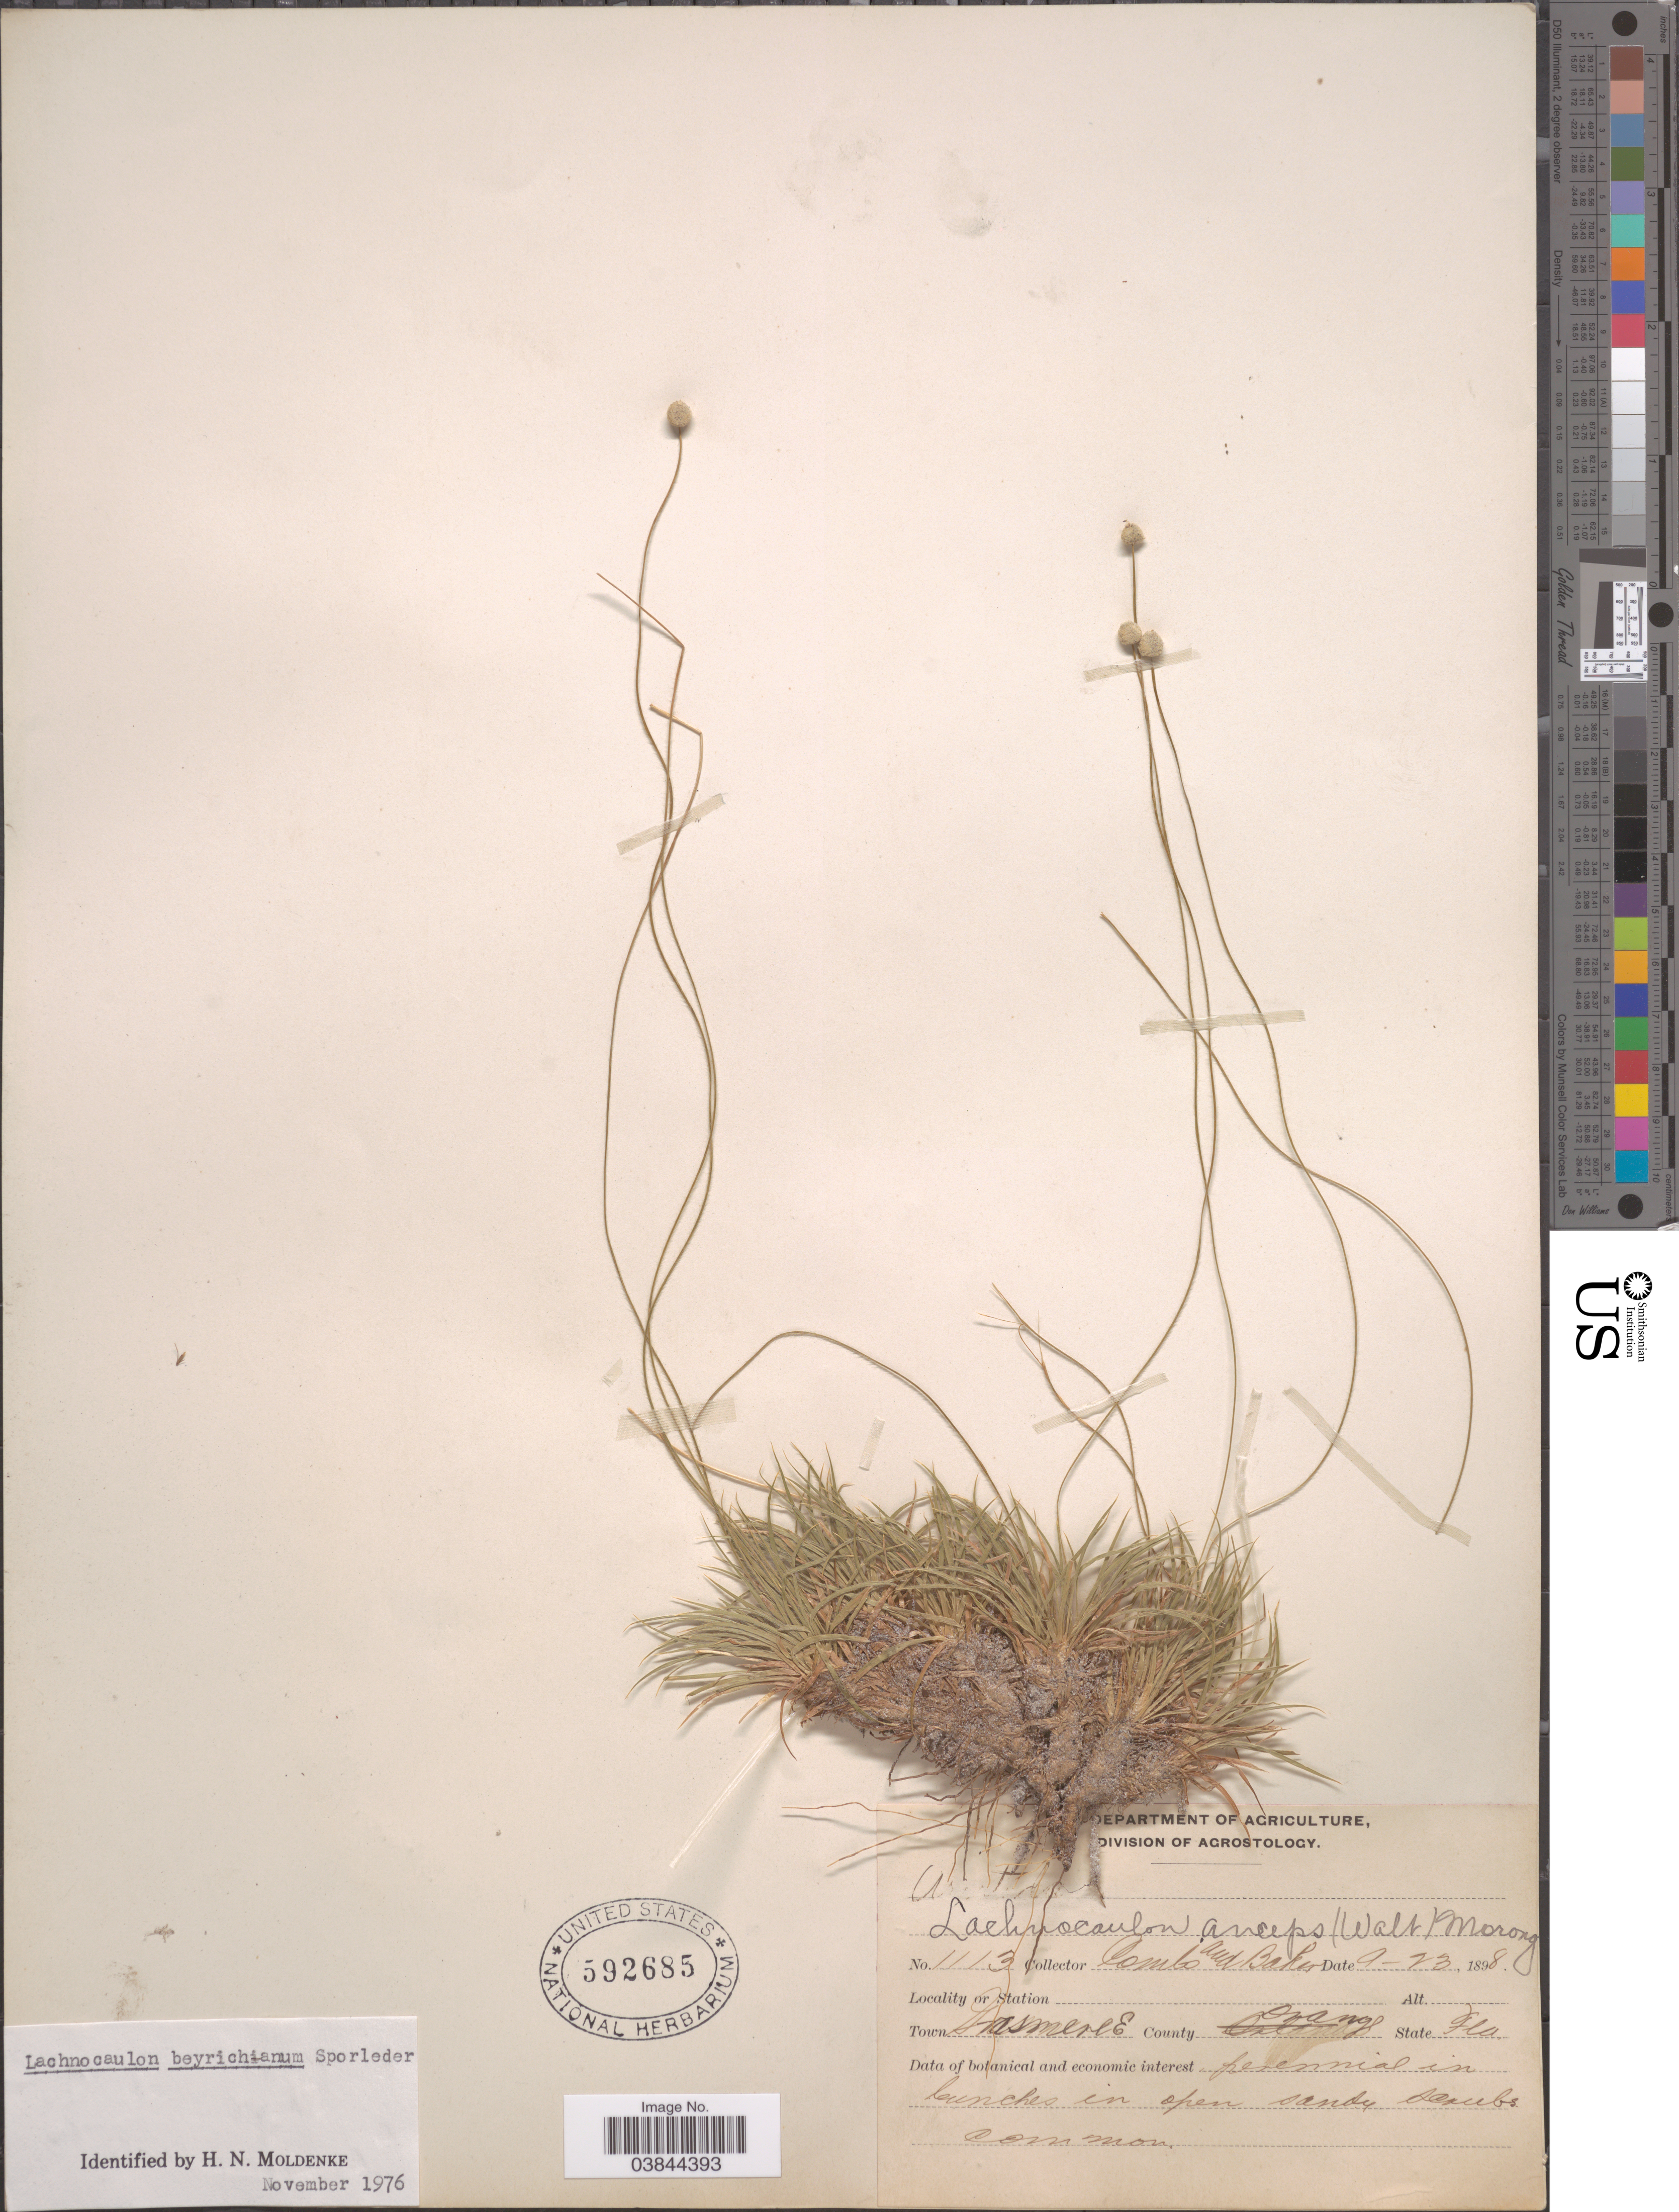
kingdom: Plantae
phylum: Tracheophyta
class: Liliopsida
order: Poales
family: Eriocaulaceae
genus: Lachnocaulon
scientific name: Lachnocaulon beyrichianum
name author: Sporl. ex Körn.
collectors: -. Combs & -- Baker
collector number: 1113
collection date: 1898-09-23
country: United States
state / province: Florida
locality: Town Grasmere E. County Orange.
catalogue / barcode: US 592685